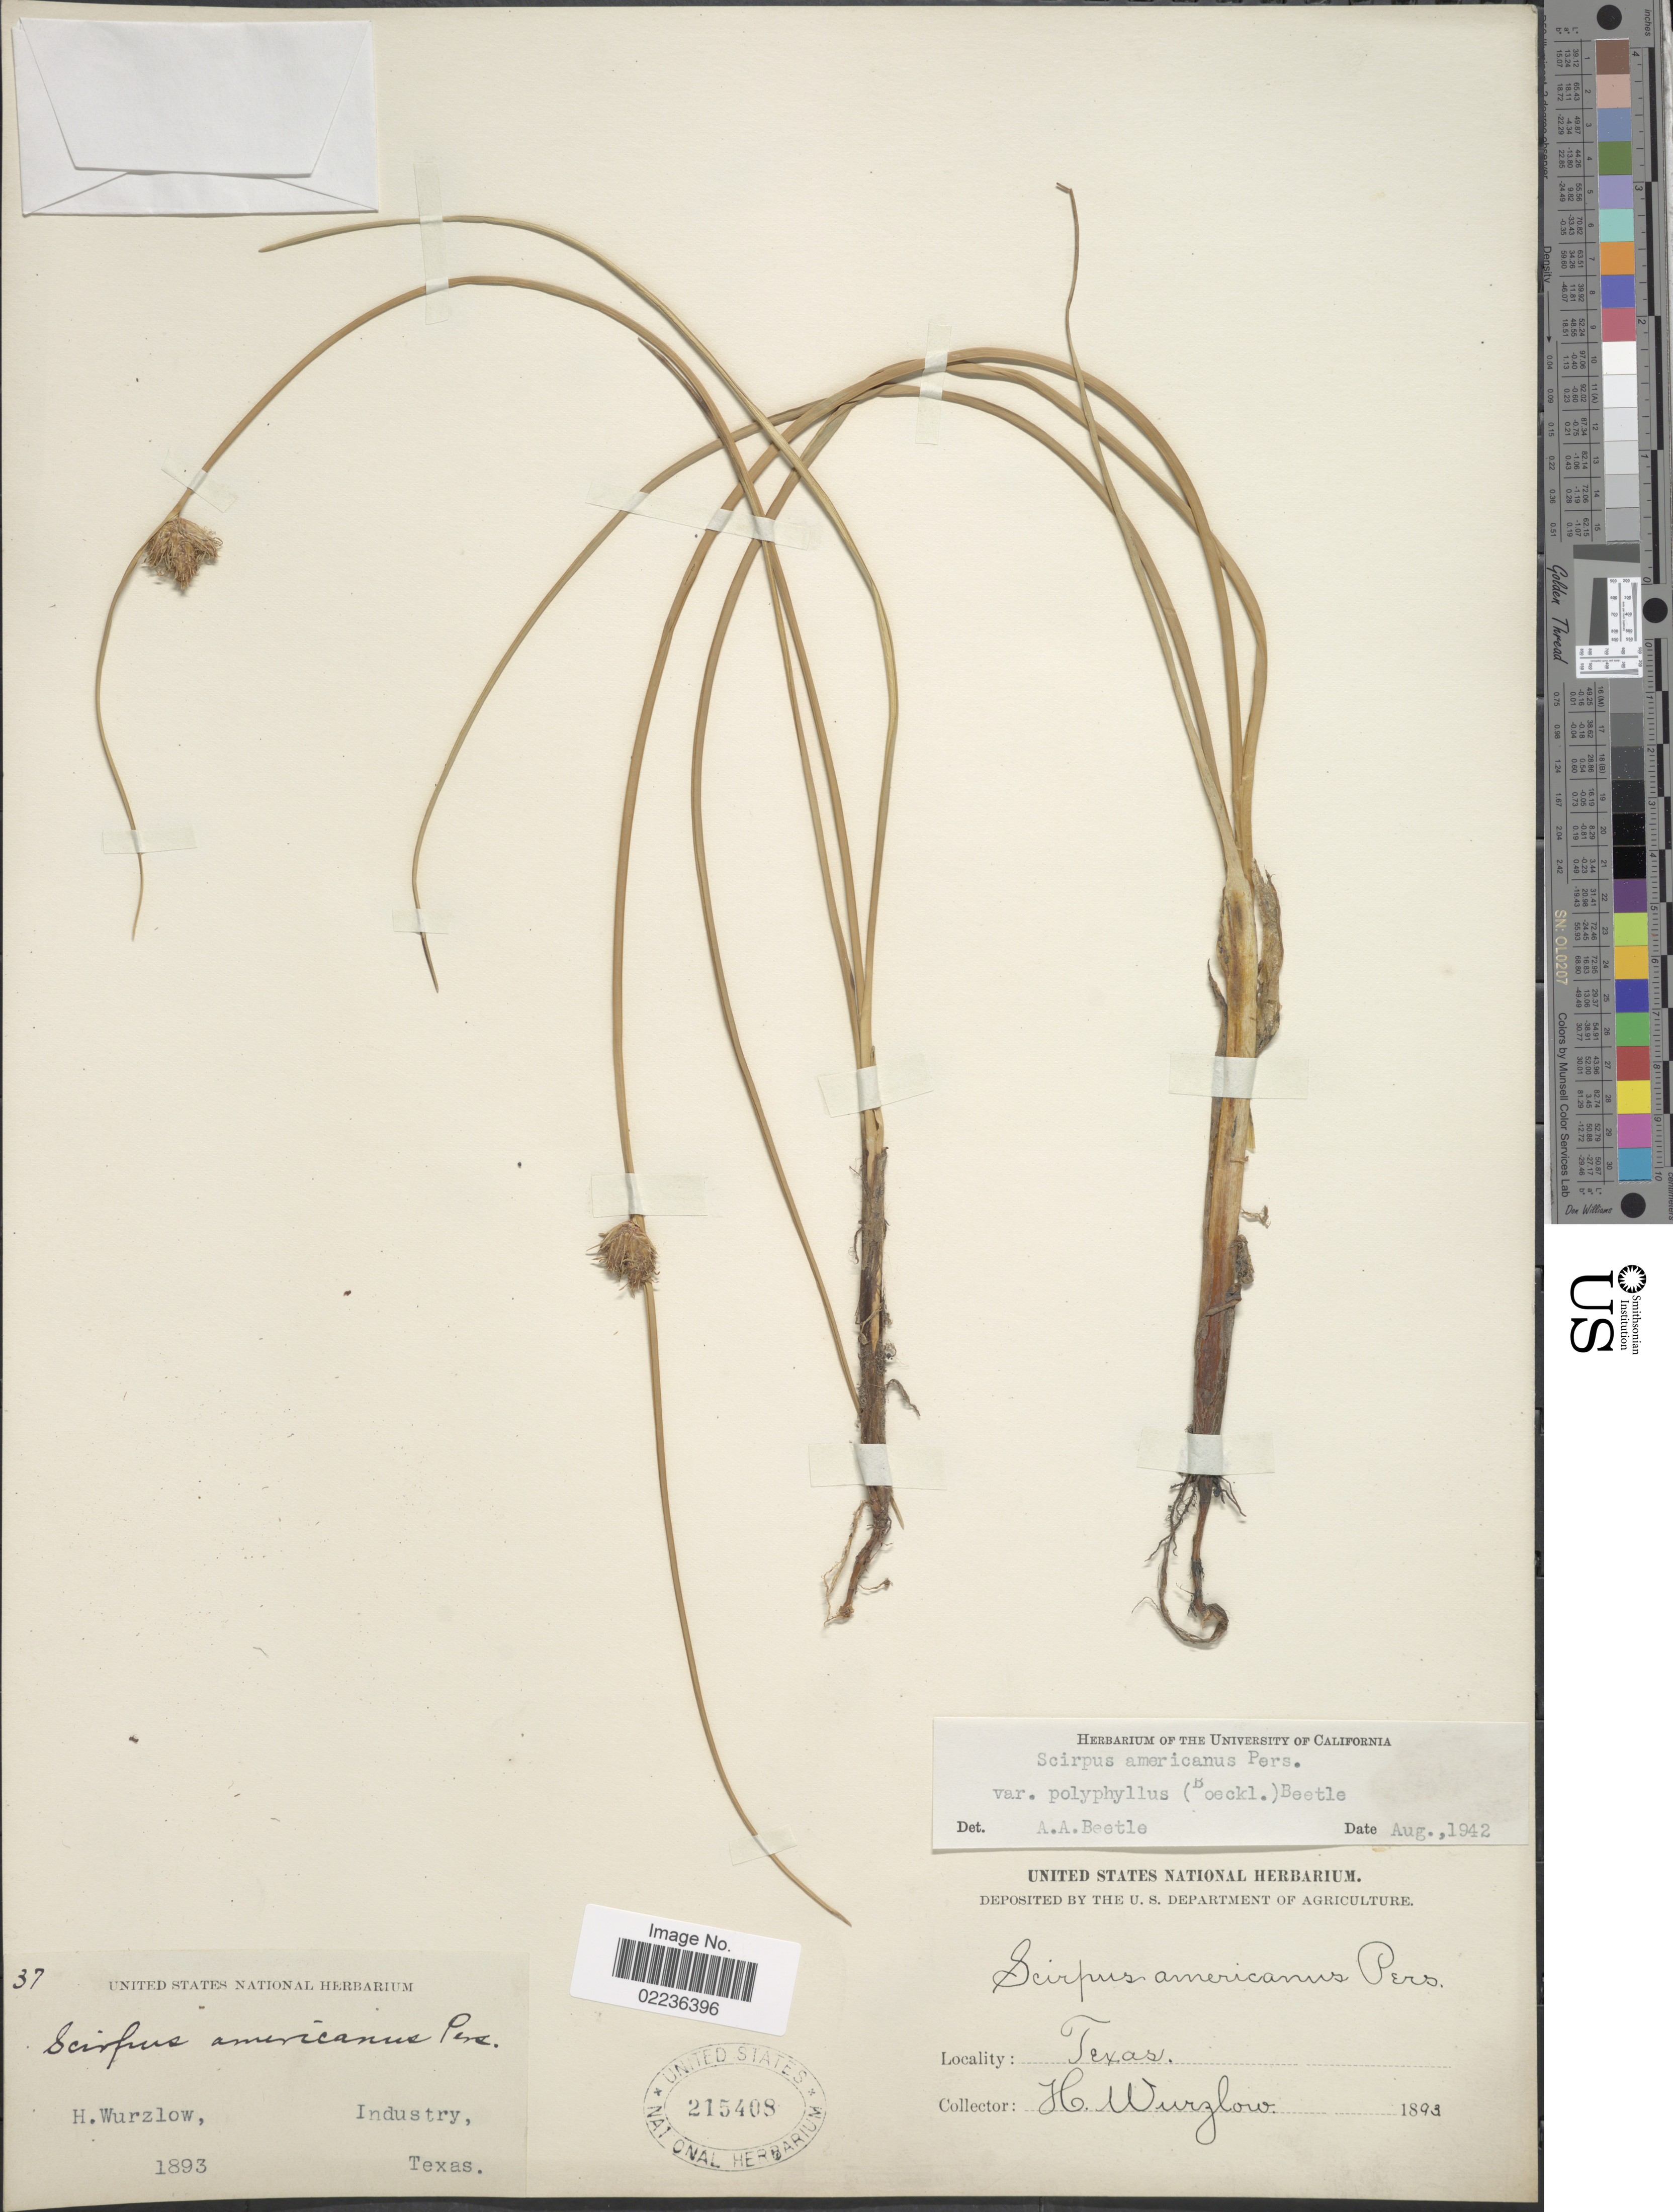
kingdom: Plantae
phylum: Tracheophyta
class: Liliopsida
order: Poales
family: Cyperaceae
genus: Schoenoplectus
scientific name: Schoenoplectus pungens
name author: (Vahl) Palla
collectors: H. Wurzlow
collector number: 37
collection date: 1893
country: United States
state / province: Texas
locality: Industry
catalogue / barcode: US 215408